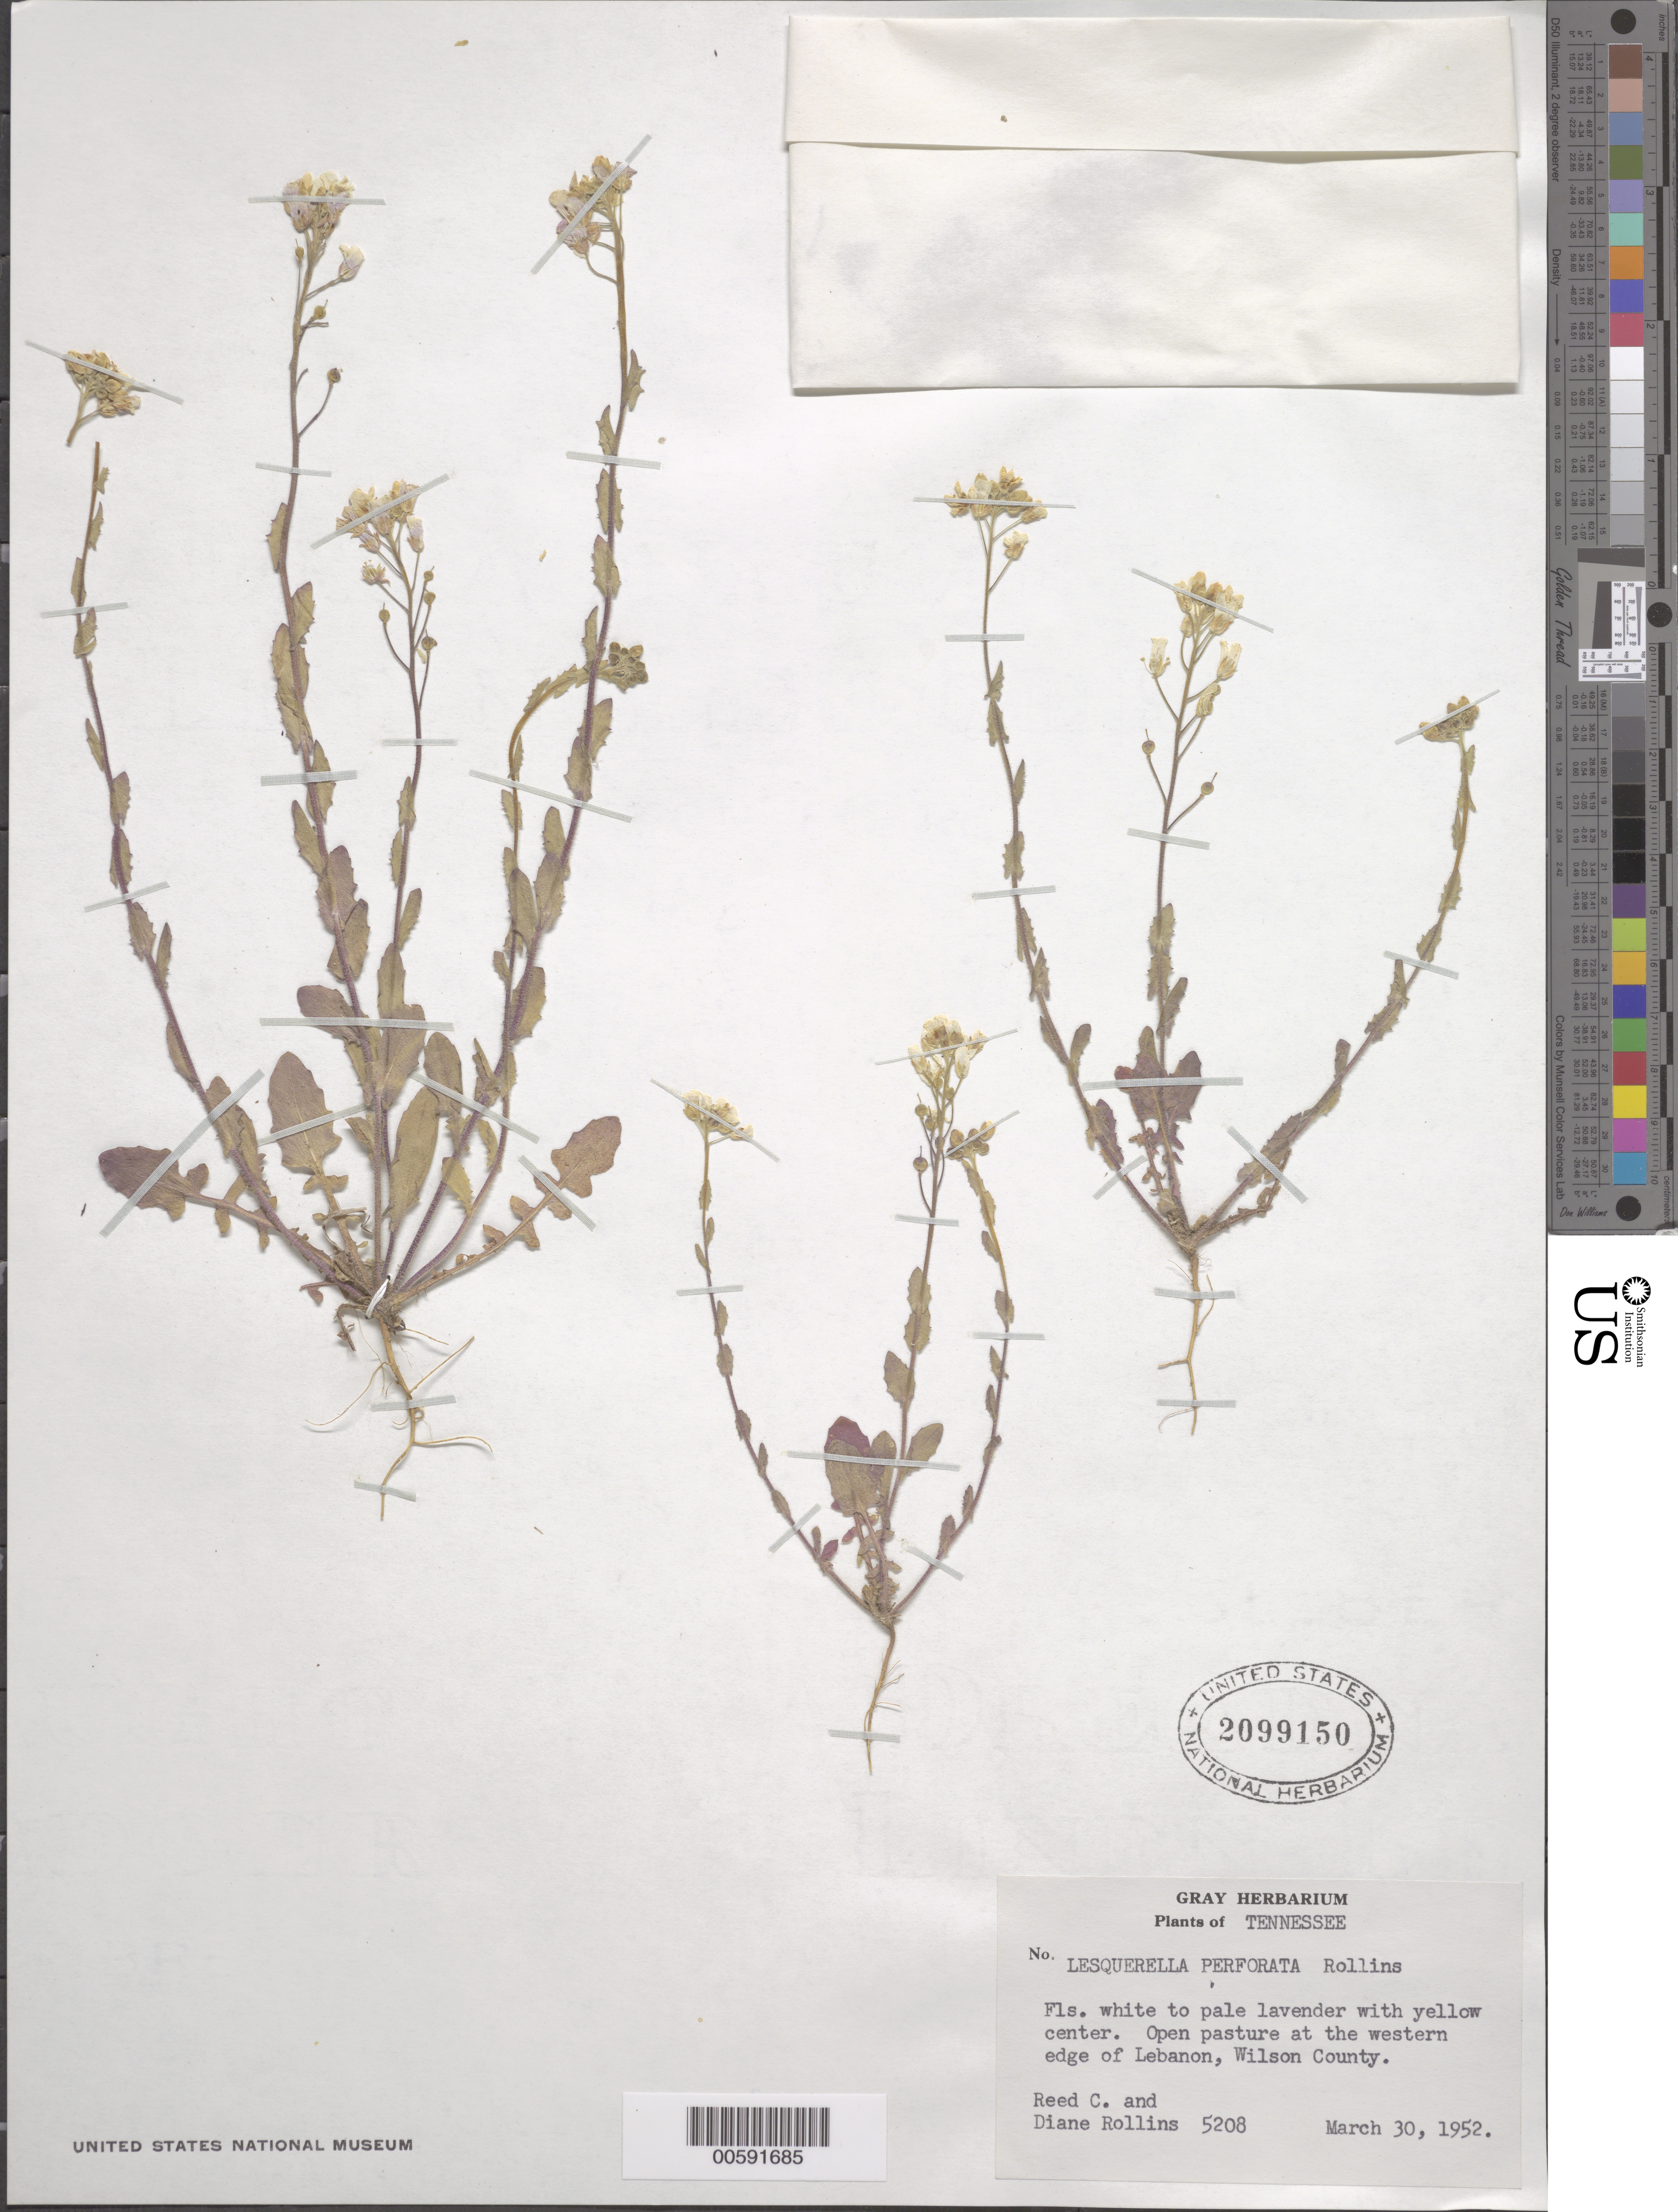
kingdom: Plantae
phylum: Tracheophyta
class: Magnoliopsida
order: Brassicales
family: Brassicaceae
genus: Lesquerella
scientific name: Lesquerella perforata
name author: Rollins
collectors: R. C. Rollins & D. Rollins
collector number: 5208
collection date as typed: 30 Mar 1952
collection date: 1952-03-30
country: United States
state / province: Tennessee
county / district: Wilson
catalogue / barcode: US 2099150